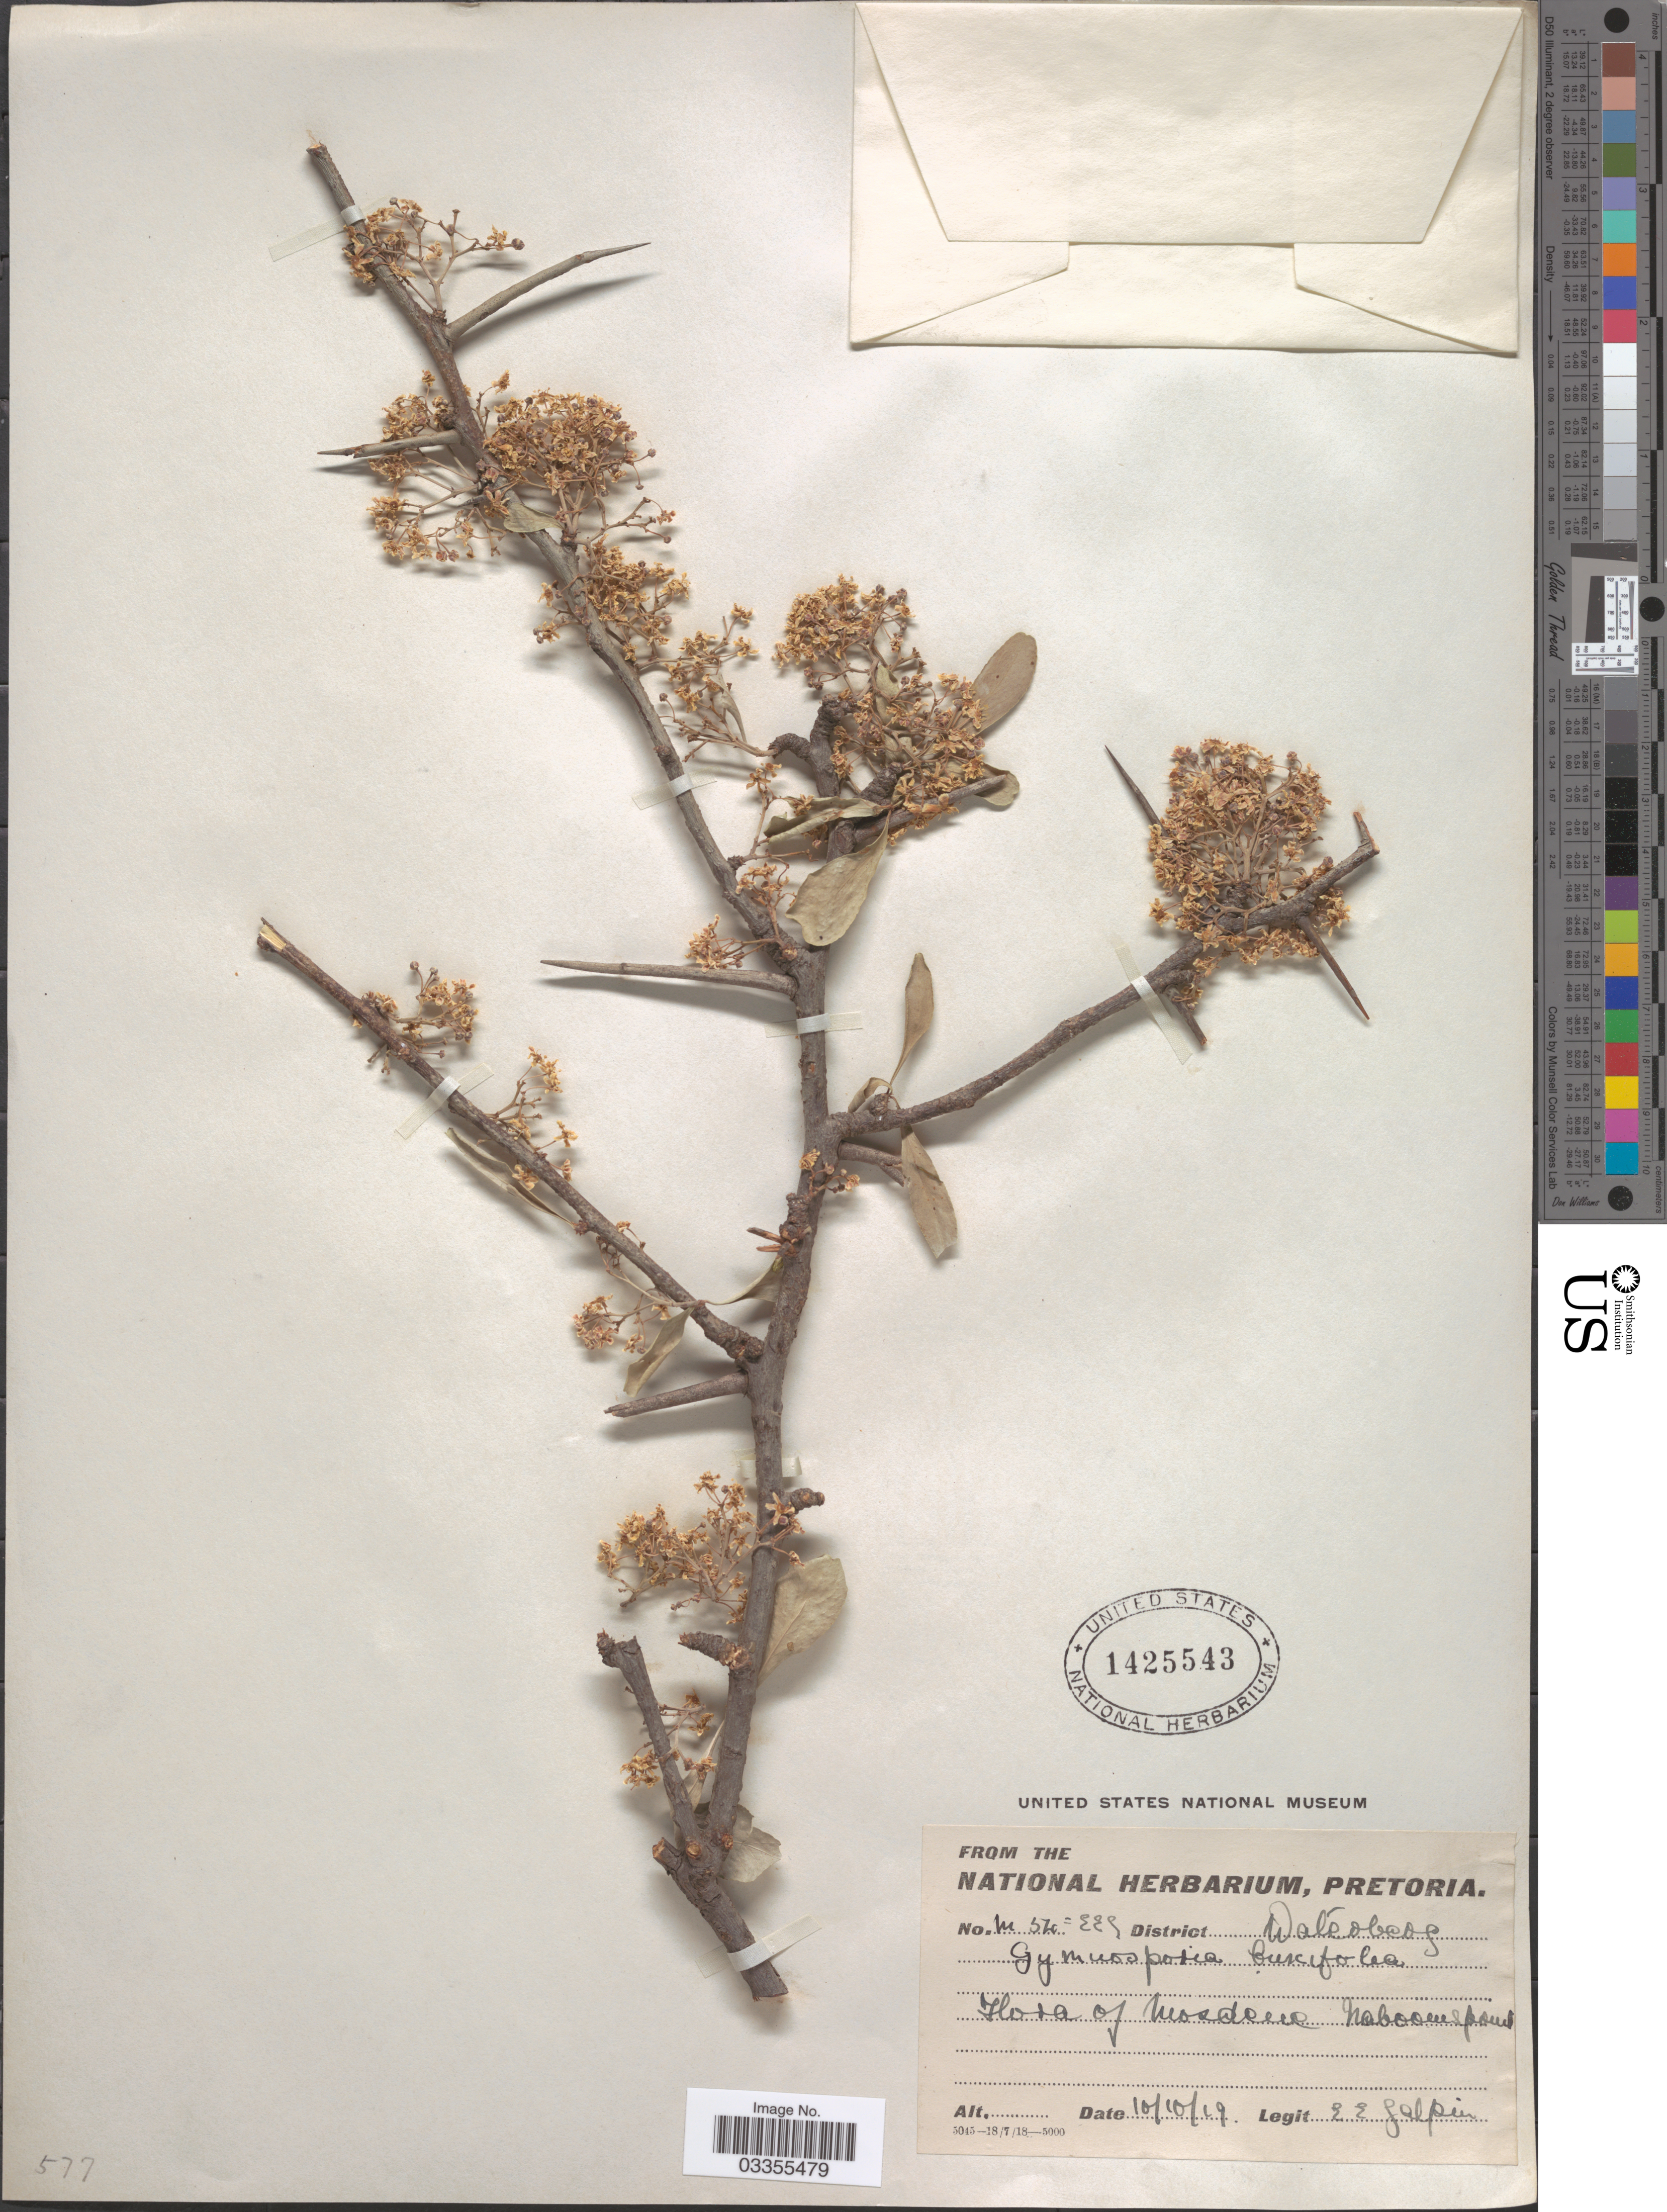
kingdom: Plantae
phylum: Tracheophyta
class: Magnoliopsida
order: Celastrales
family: Celastraceae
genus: Gymnosporia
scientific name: Gymnosporia buxifolia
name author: (L.) Szyszyl.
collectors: E. Galpin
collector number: M510*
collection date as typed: Transcribed d/m/y: 10/10/19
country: South Africa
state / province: Limpopo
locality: District Waterberg. Mosdene Naboomspruit.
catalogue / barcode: US 1425543